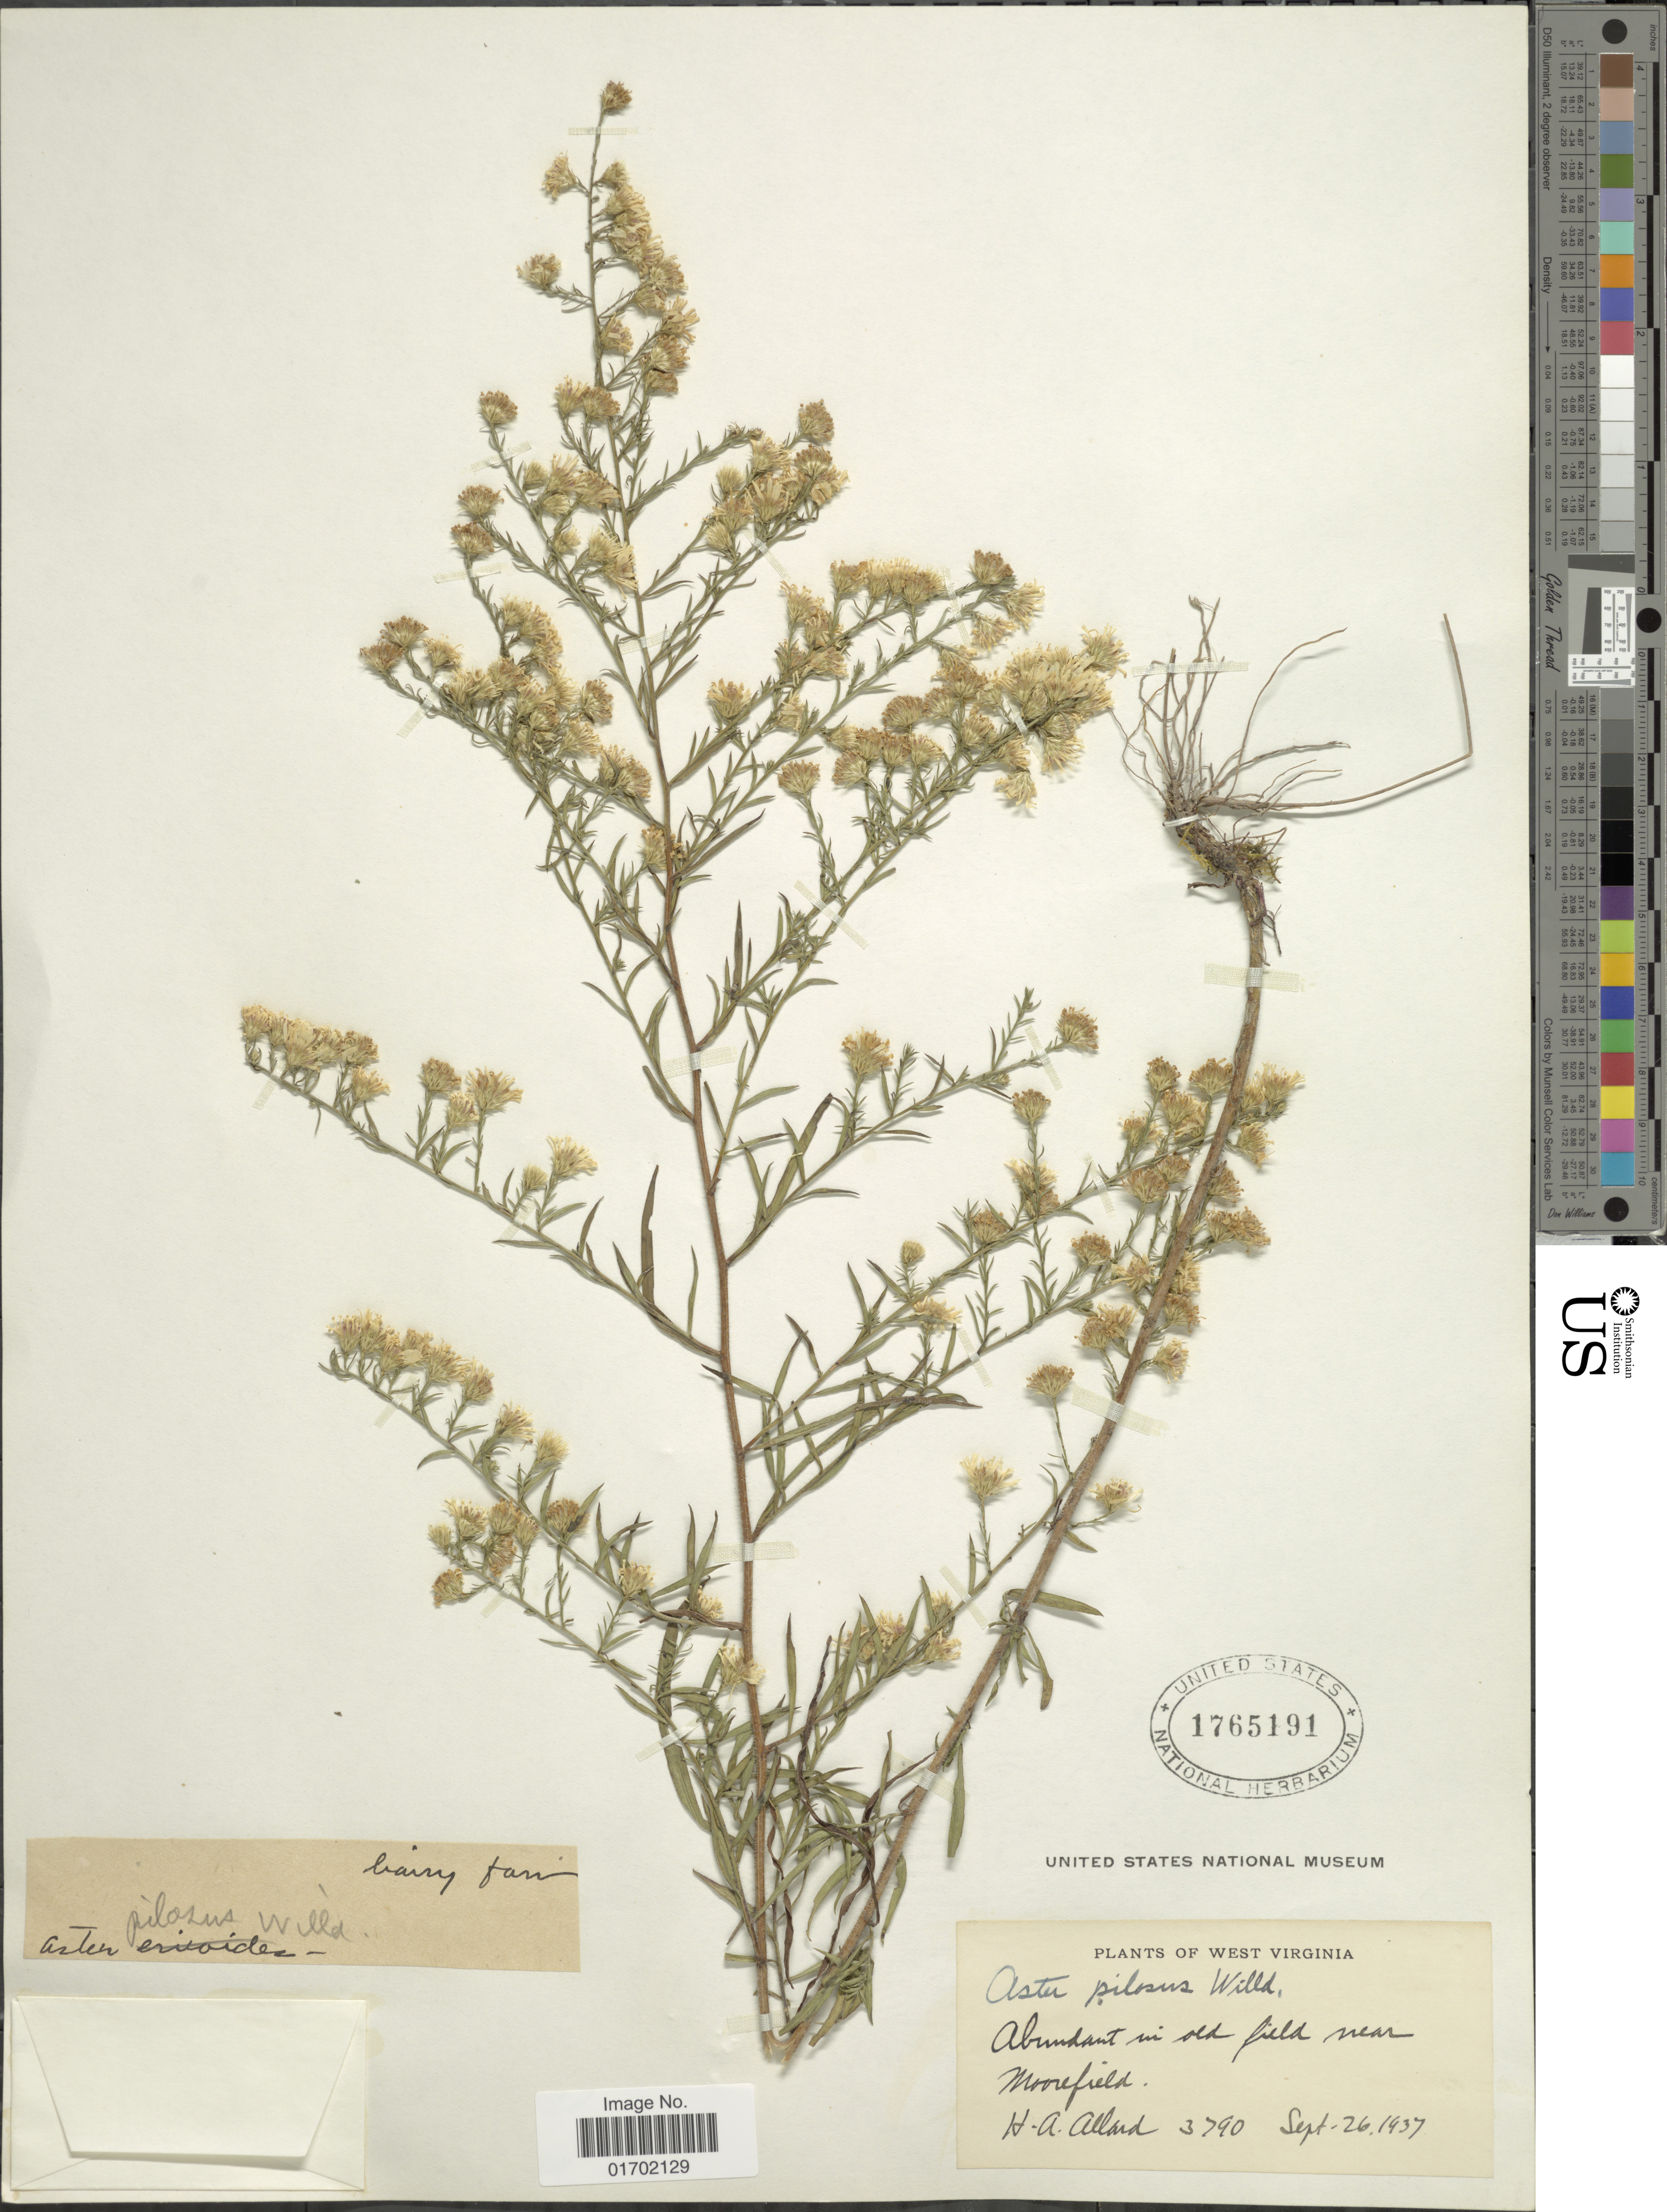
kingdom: Plantae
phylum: Tracheophyta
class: Magnoliopsida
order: Asterales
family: Asteraceae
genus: Symphyotrichum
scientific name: Symphyotrichum pilosum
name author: (Willd.) G.L. Nesom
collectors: H. A. Allard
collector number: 3790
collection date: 1937-09-26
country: United States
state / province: West Virginia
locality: Near Moorefield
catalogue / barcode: US 1765191